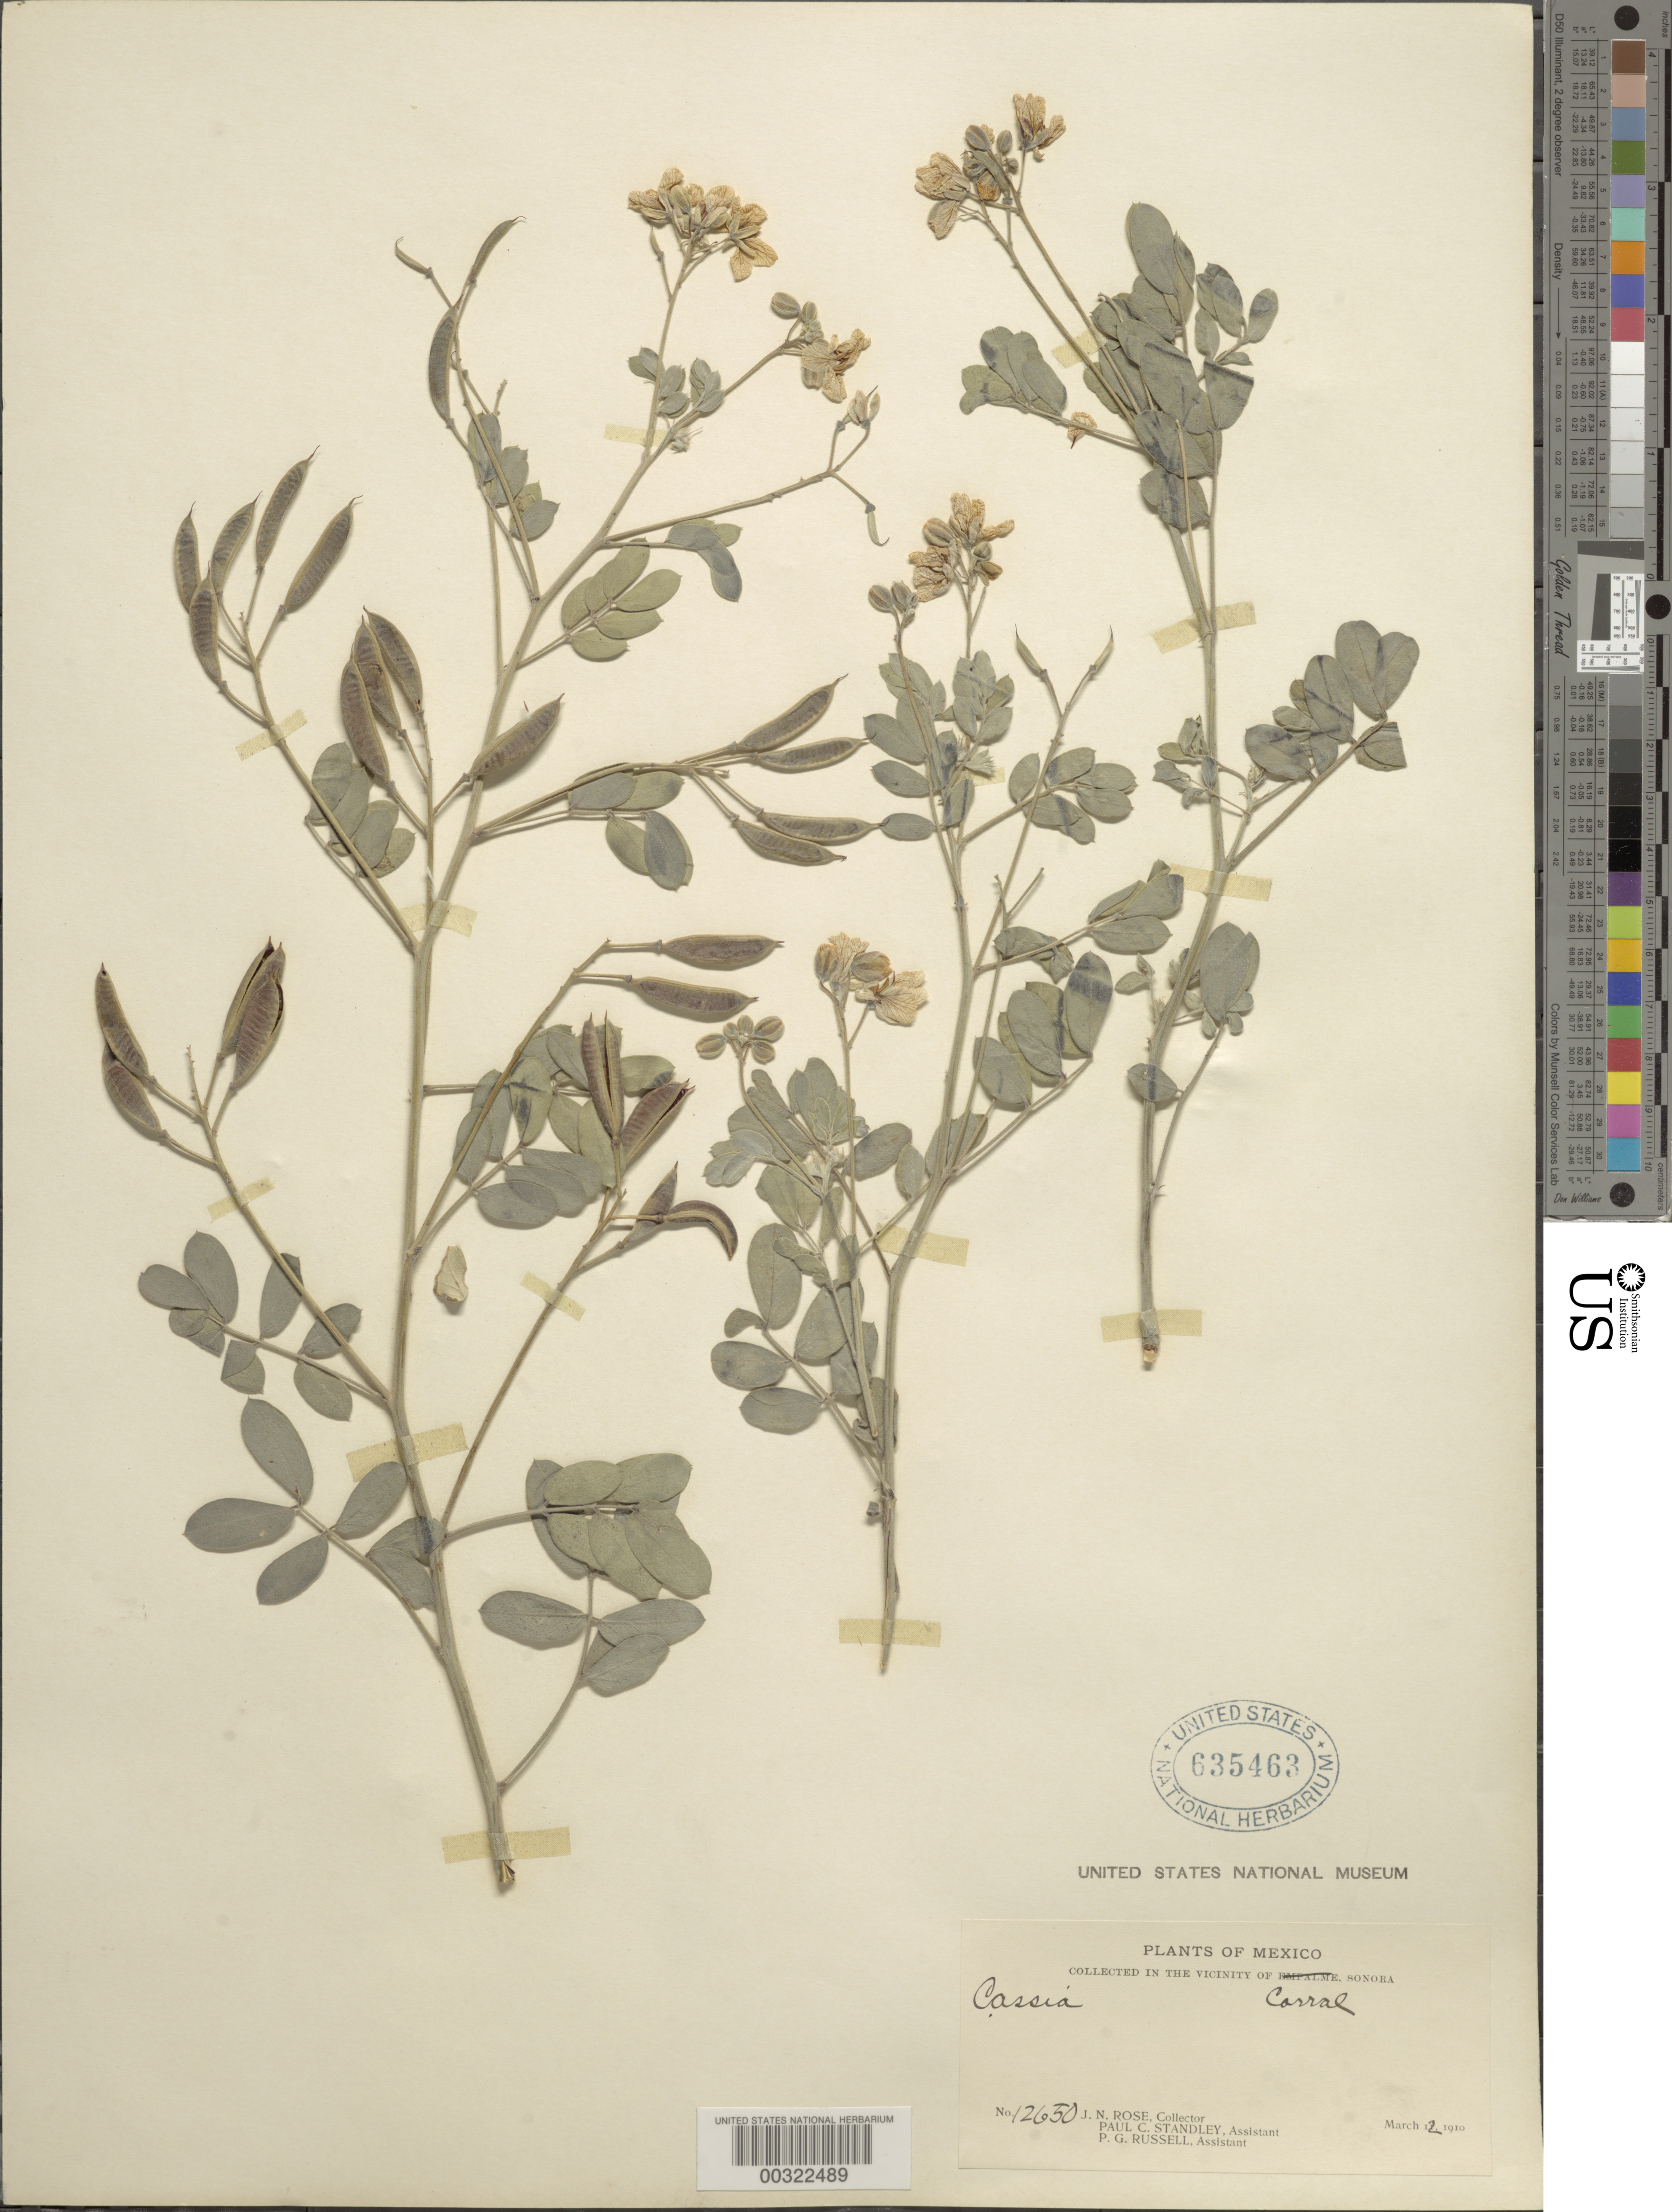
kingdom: Plantae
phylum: Tracheophyta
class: Magnoliopsida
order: Fabales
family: Fabaceae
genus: Senna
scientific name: Senna covesii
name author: (A. Gray) H.S. Irwin & Barneby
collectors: J. N. Rose, P. C. Standley & P. G. Russell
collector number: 12650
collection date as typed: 12 Mar 1910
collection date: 1910-03-12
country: Mexico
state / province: Sonora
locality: Vicinity of corral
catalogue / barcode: US 635463